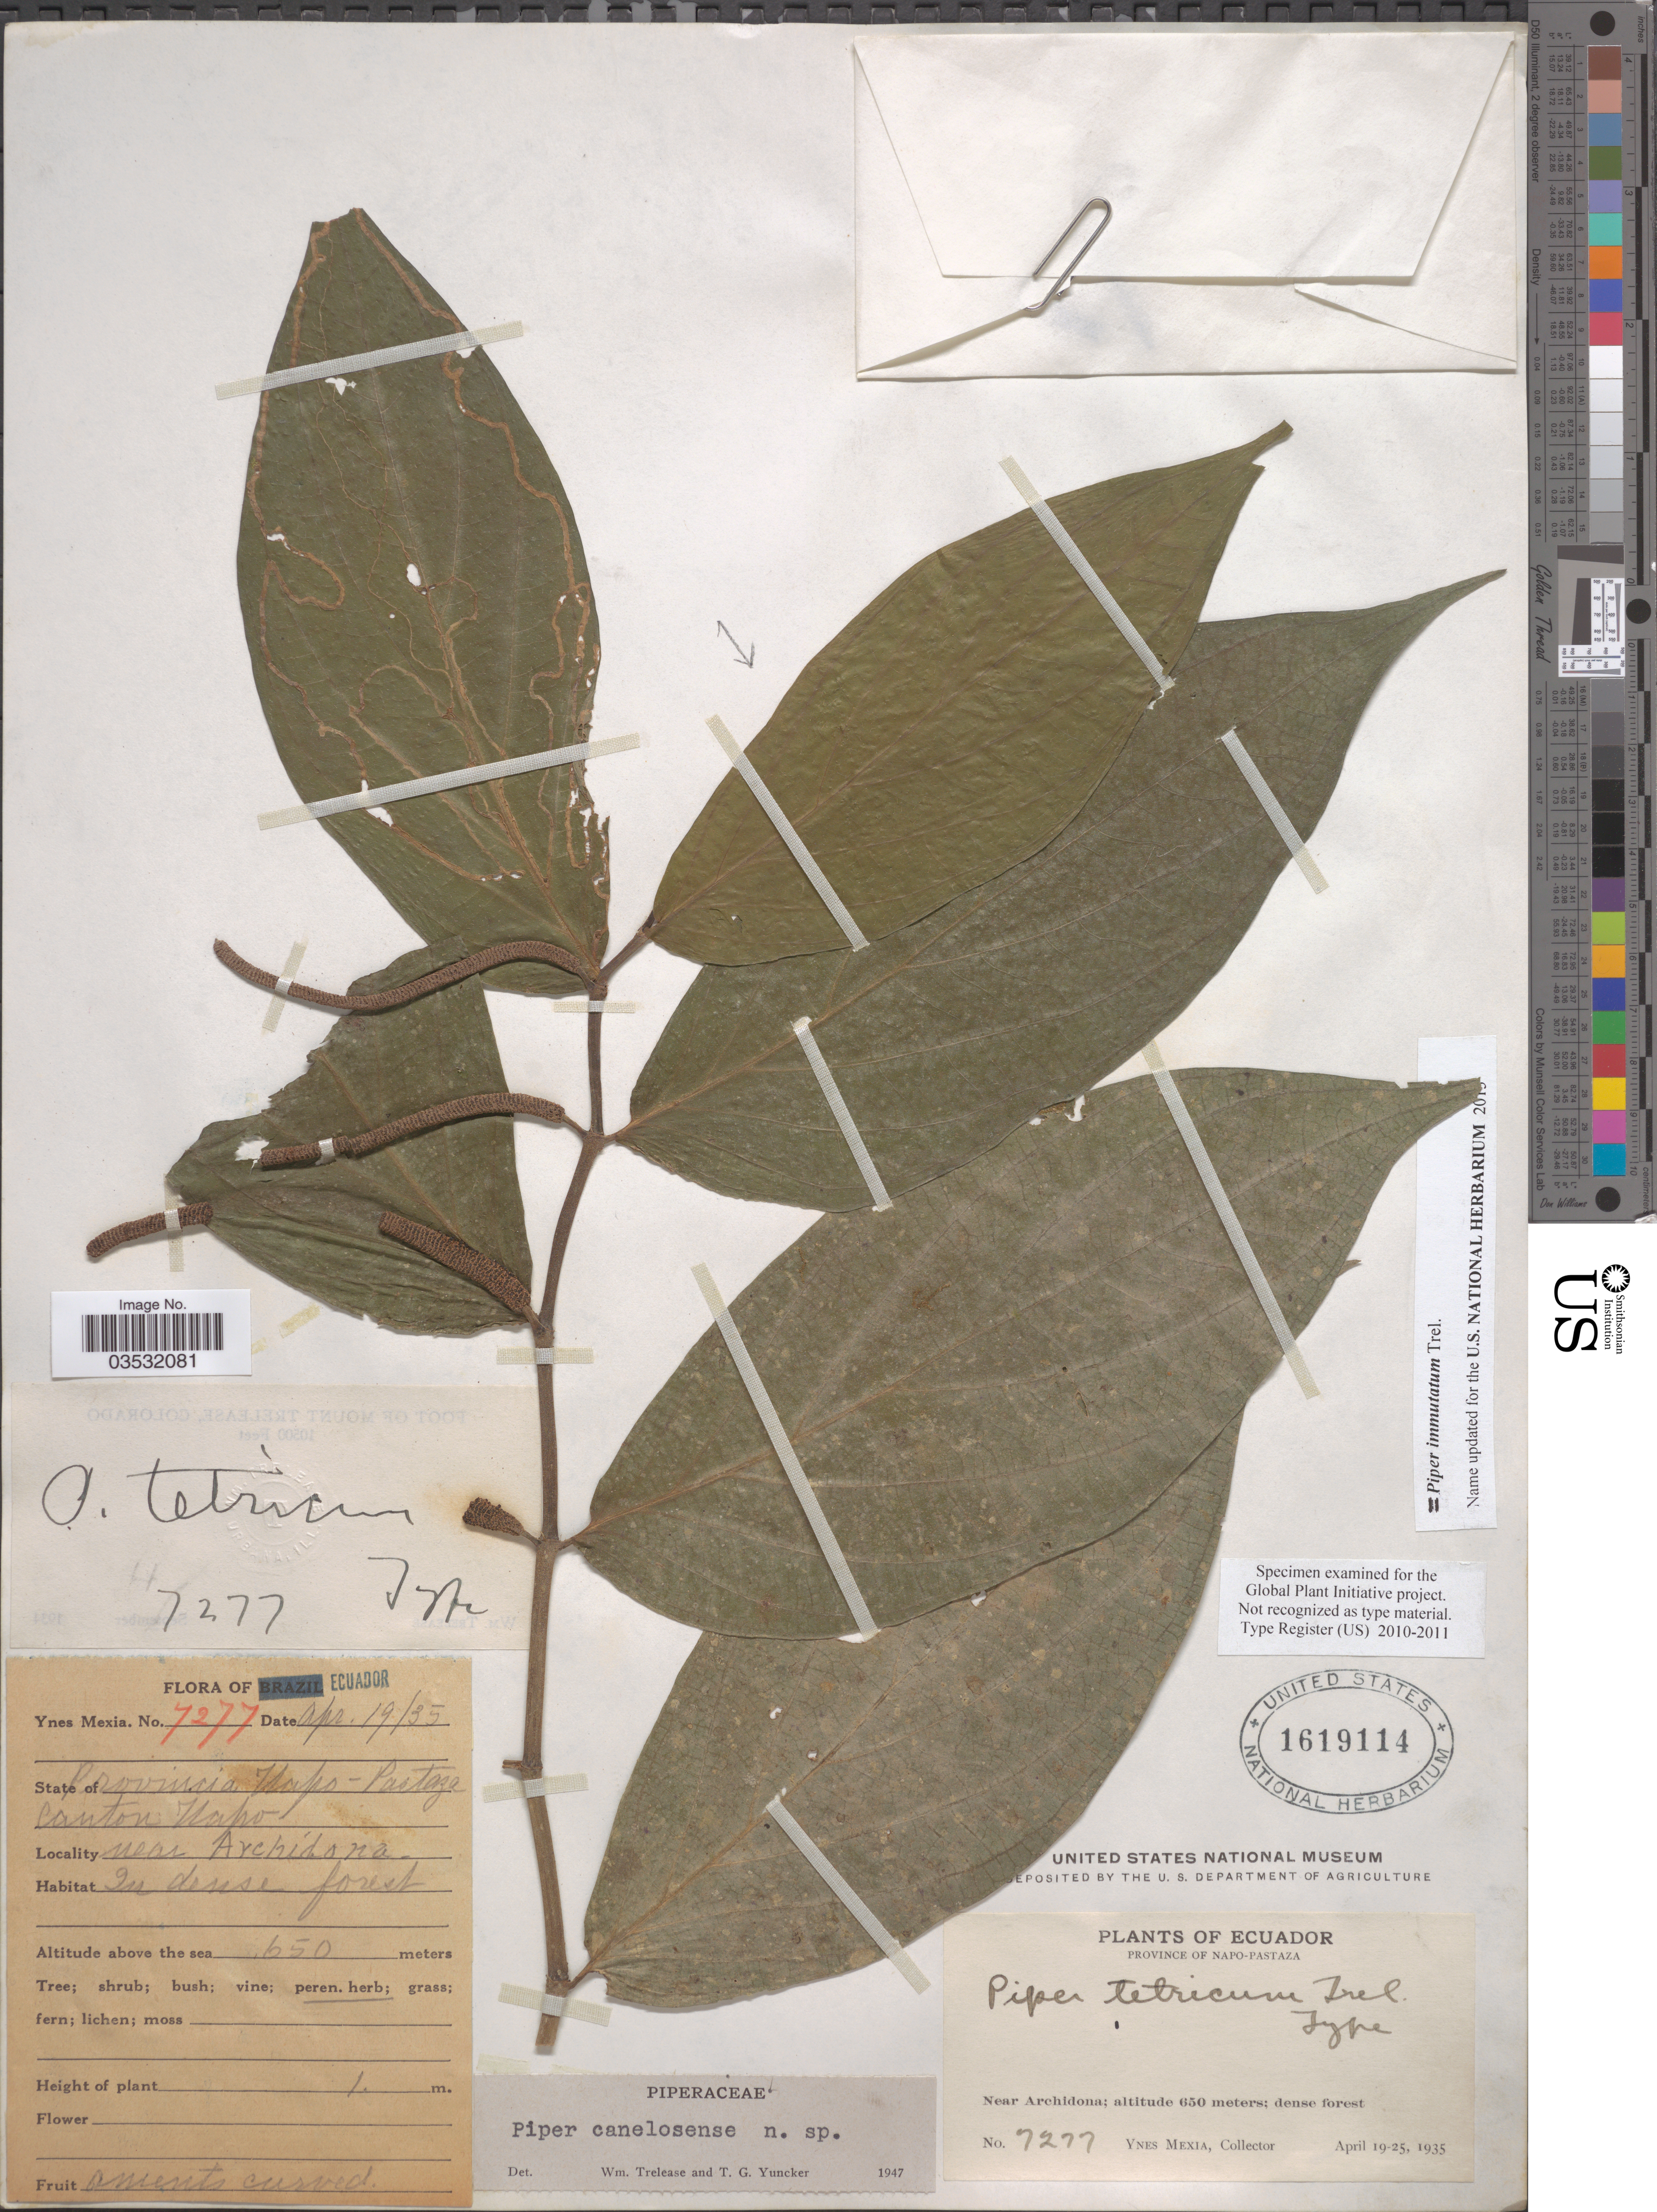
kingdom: Plantae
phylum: Tracheophyta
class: Magnoliopsida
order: Piperales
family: Piperaceae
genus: Piper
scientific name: Piper immutatum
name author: Trel.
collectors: Y. Mexia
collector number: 7277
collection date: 1935-04-19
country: Ecuador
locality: Province of Napo-Pastaza. Near Archidonia. Canton Napo.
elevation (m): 650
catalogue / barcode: US 1619114